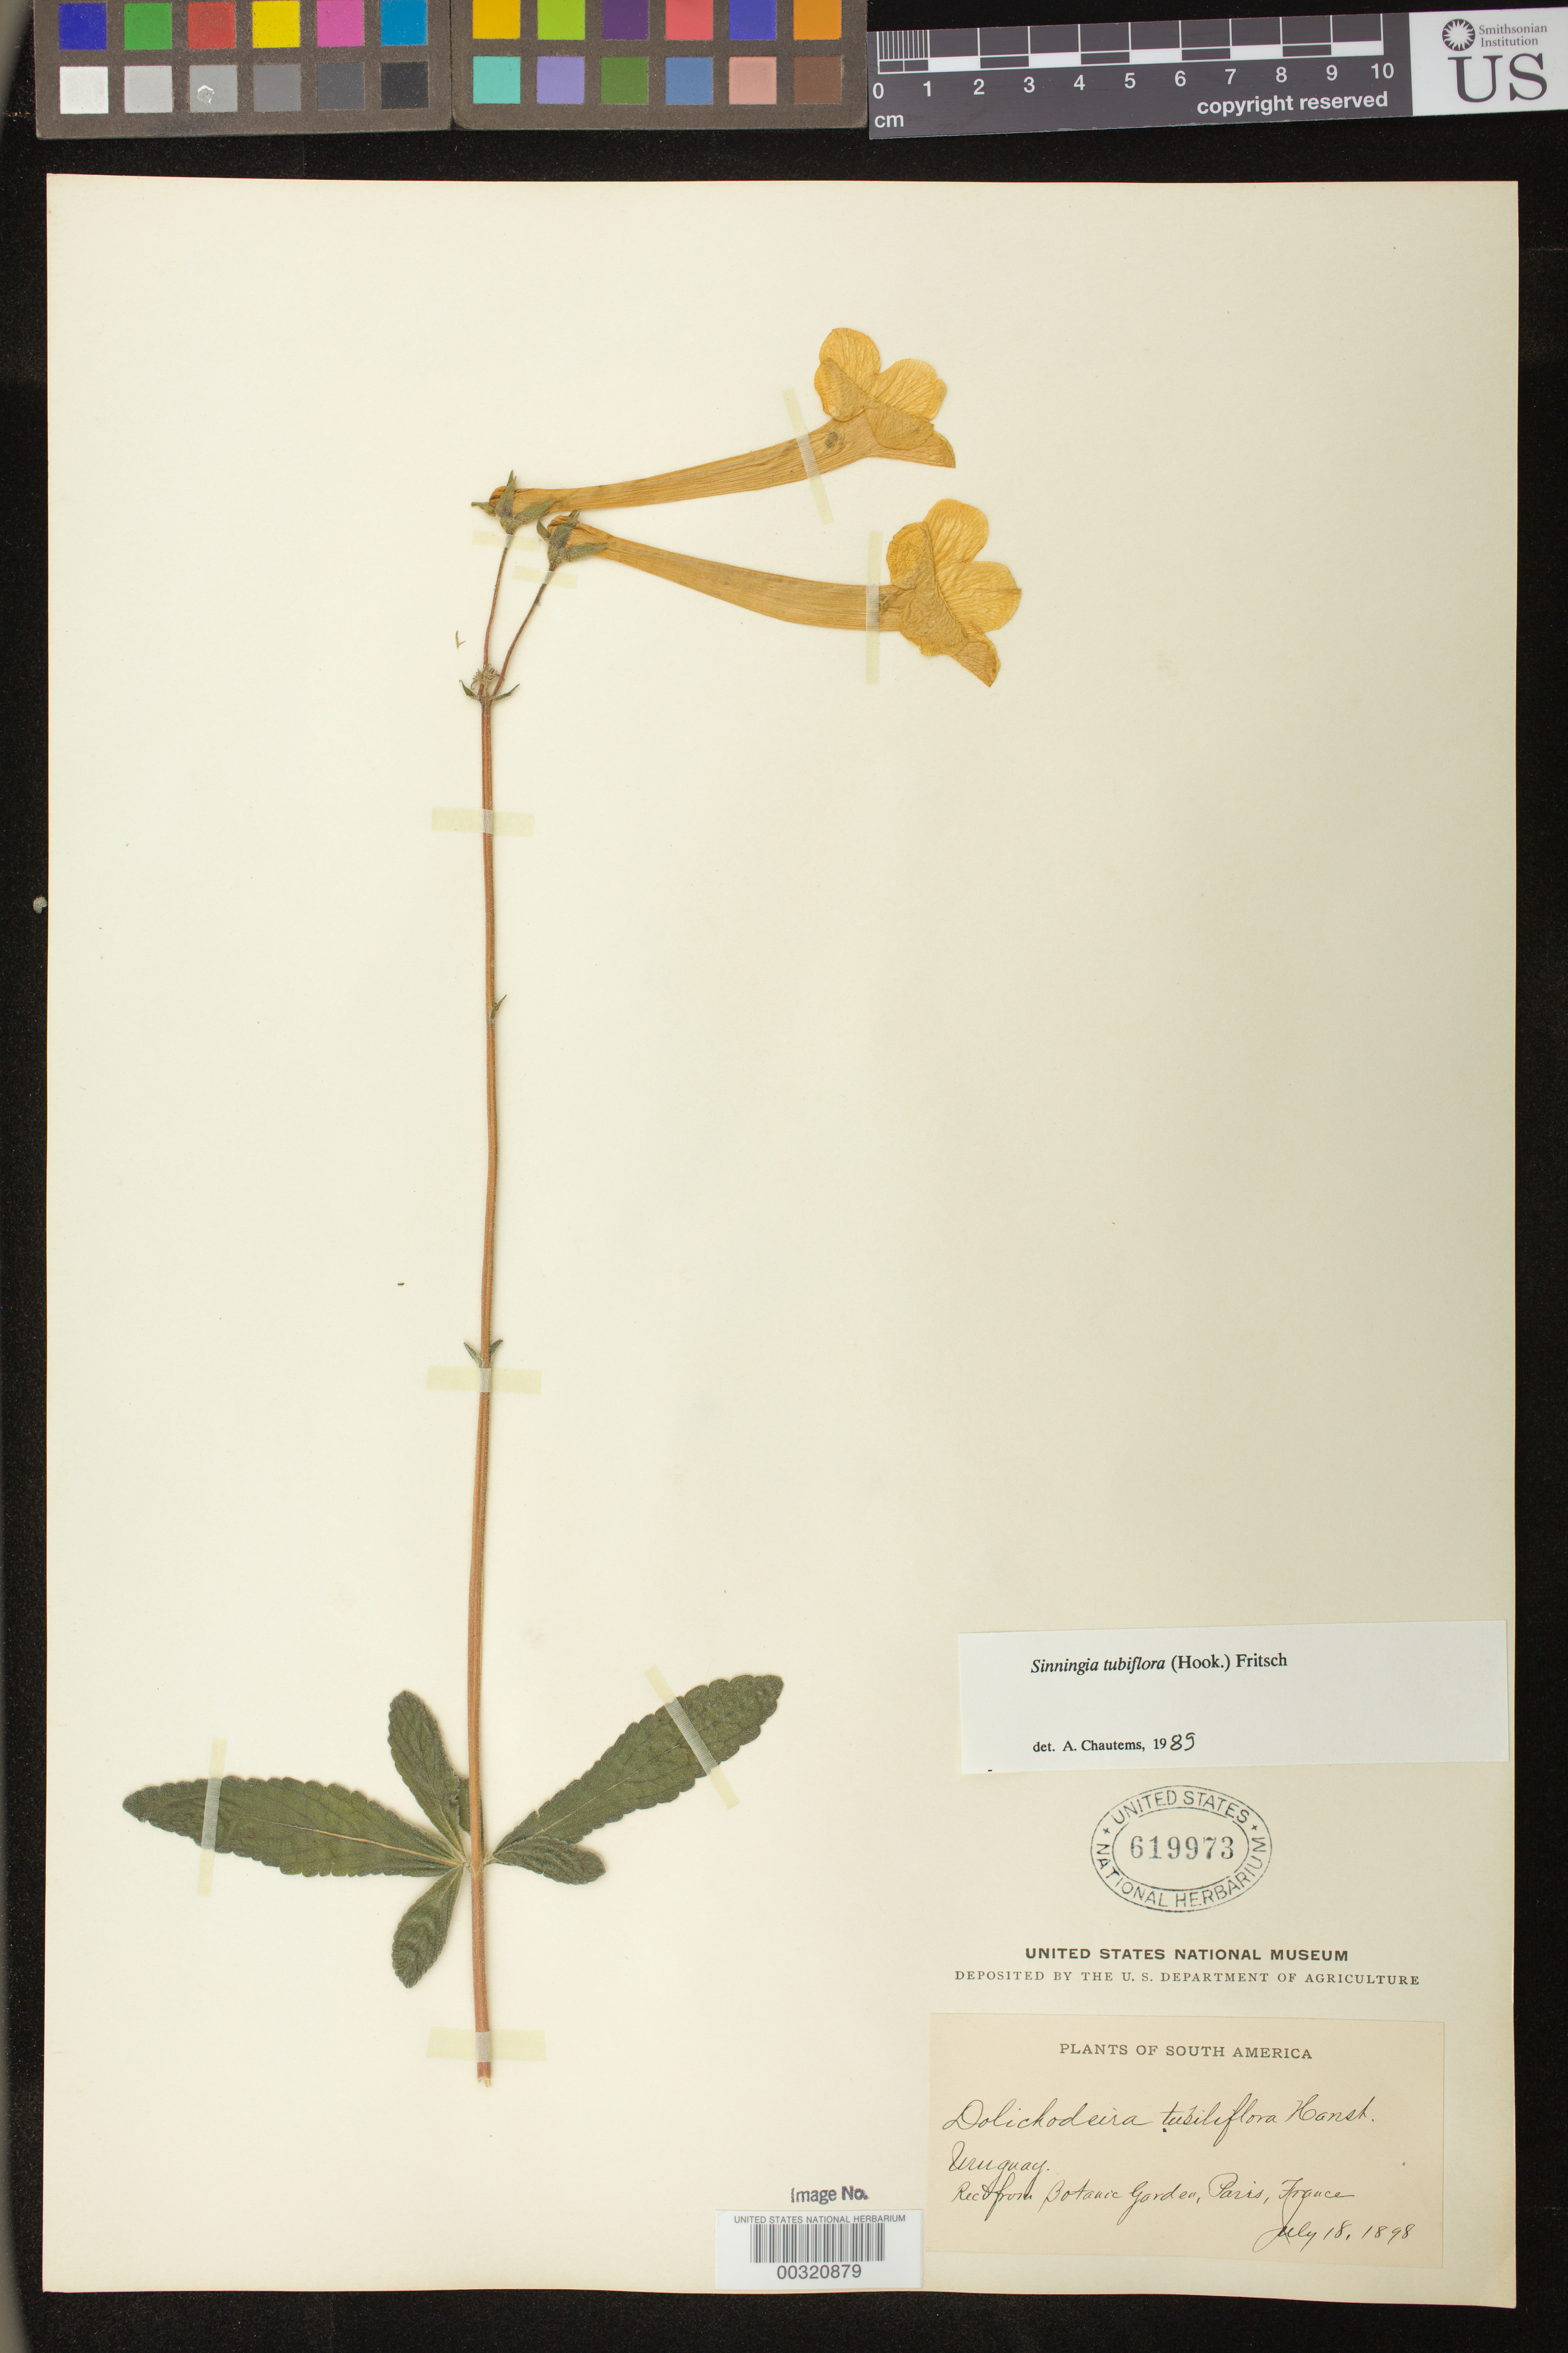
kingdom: Plantae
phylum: Tracheophyta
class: Magnoliopsida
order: Lamiales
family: Gesneriaceae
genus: Sinningia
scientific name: Sinningia tubiflora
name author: (Hook.) Fritsch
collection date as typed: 18 Jul 1898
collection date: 1898-07-18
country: Uruguay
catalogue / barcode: US 619973